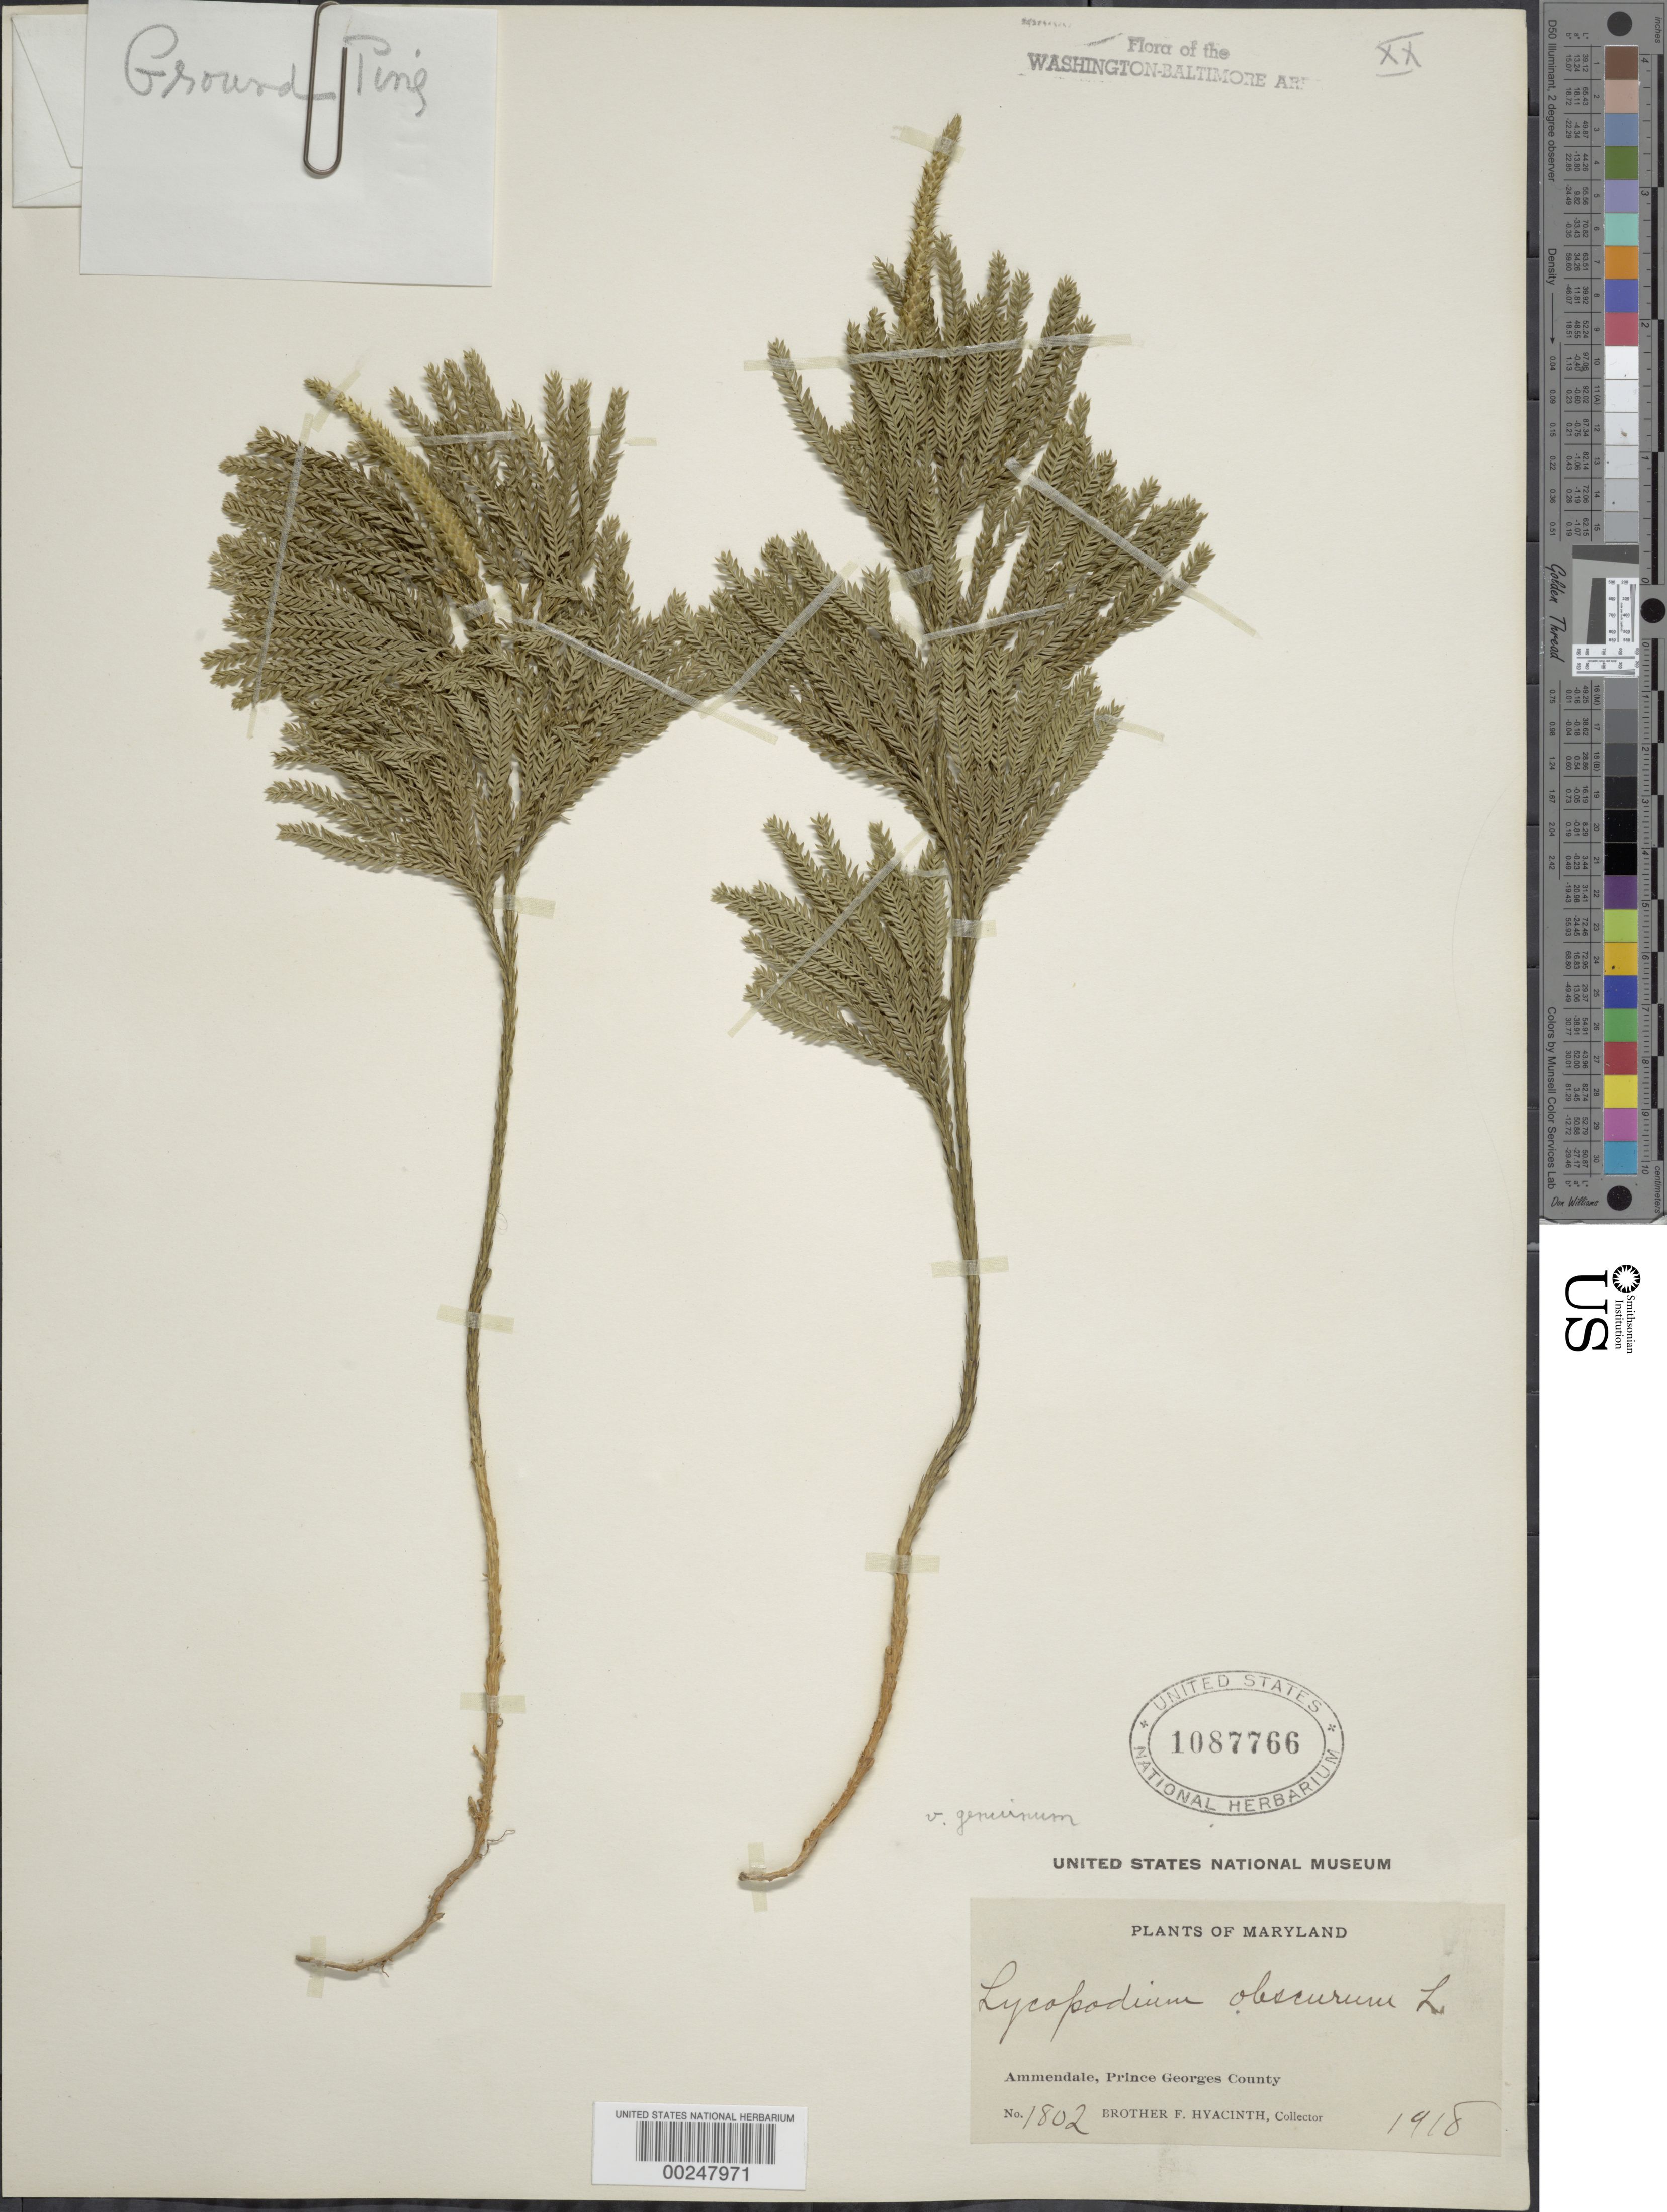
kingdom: Plantae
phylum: Tracheophyta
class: Lycopodiopsida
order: Lycopodiales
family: Lycopodiaceae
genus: Dendrolycopodium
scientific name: Dendrolycopodium obscurum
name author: (L.) A. Haines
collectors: F. Hyacinth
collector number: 1802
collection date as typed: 1918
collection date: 1918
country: United States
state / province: Maryland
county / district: Prince George's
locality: Ammendale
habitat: L.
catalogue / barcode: US 1087766